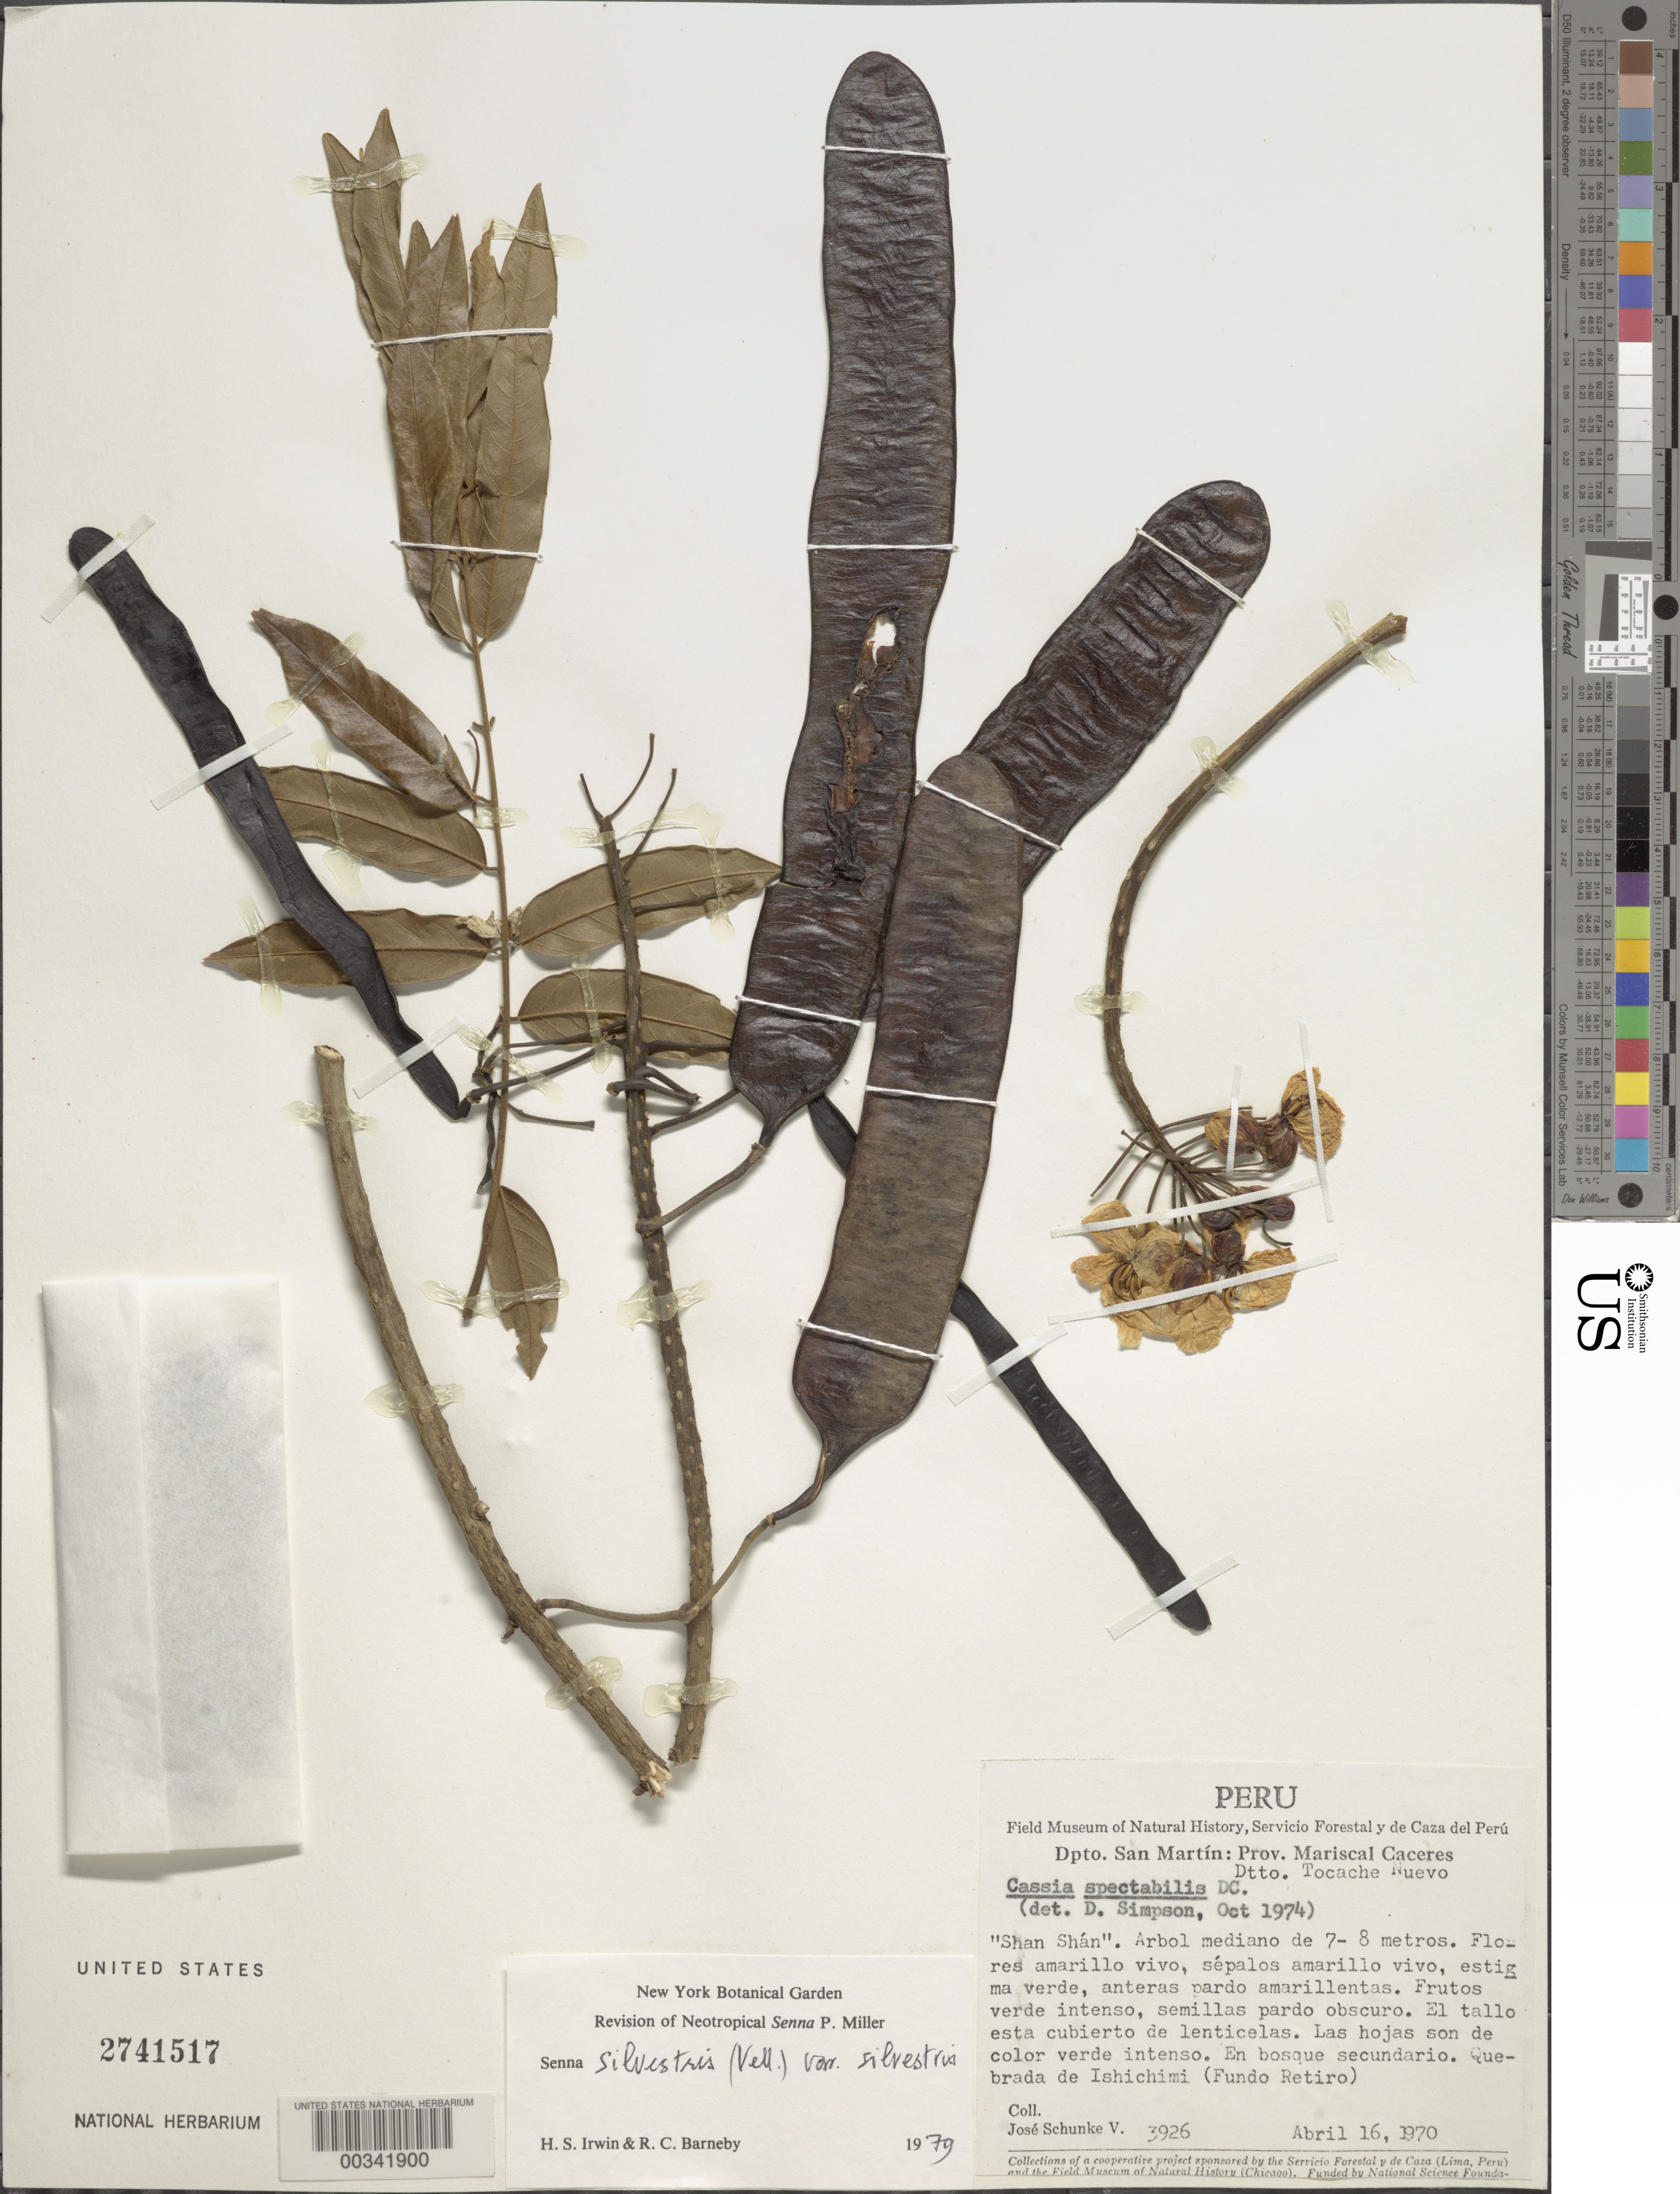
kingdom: Plantae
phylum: Tracheophyta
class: Magnoliopsida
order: Fabales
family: Fabaceae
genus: Senna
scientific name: Senna silvestris var. silvestris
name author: (Vell.) H.S. Irwin & Barneby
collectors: J. Schunke Vigo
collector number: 3926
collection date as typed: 16 Apr 1970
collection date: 1970-04-16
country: Peru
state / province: San Martín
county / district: Mariscal Cáceres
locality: Tocache nuevo dtto.; quebrada de ishichimi (fundo retiro)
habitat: Bosque secundario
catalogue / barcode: US 2741517